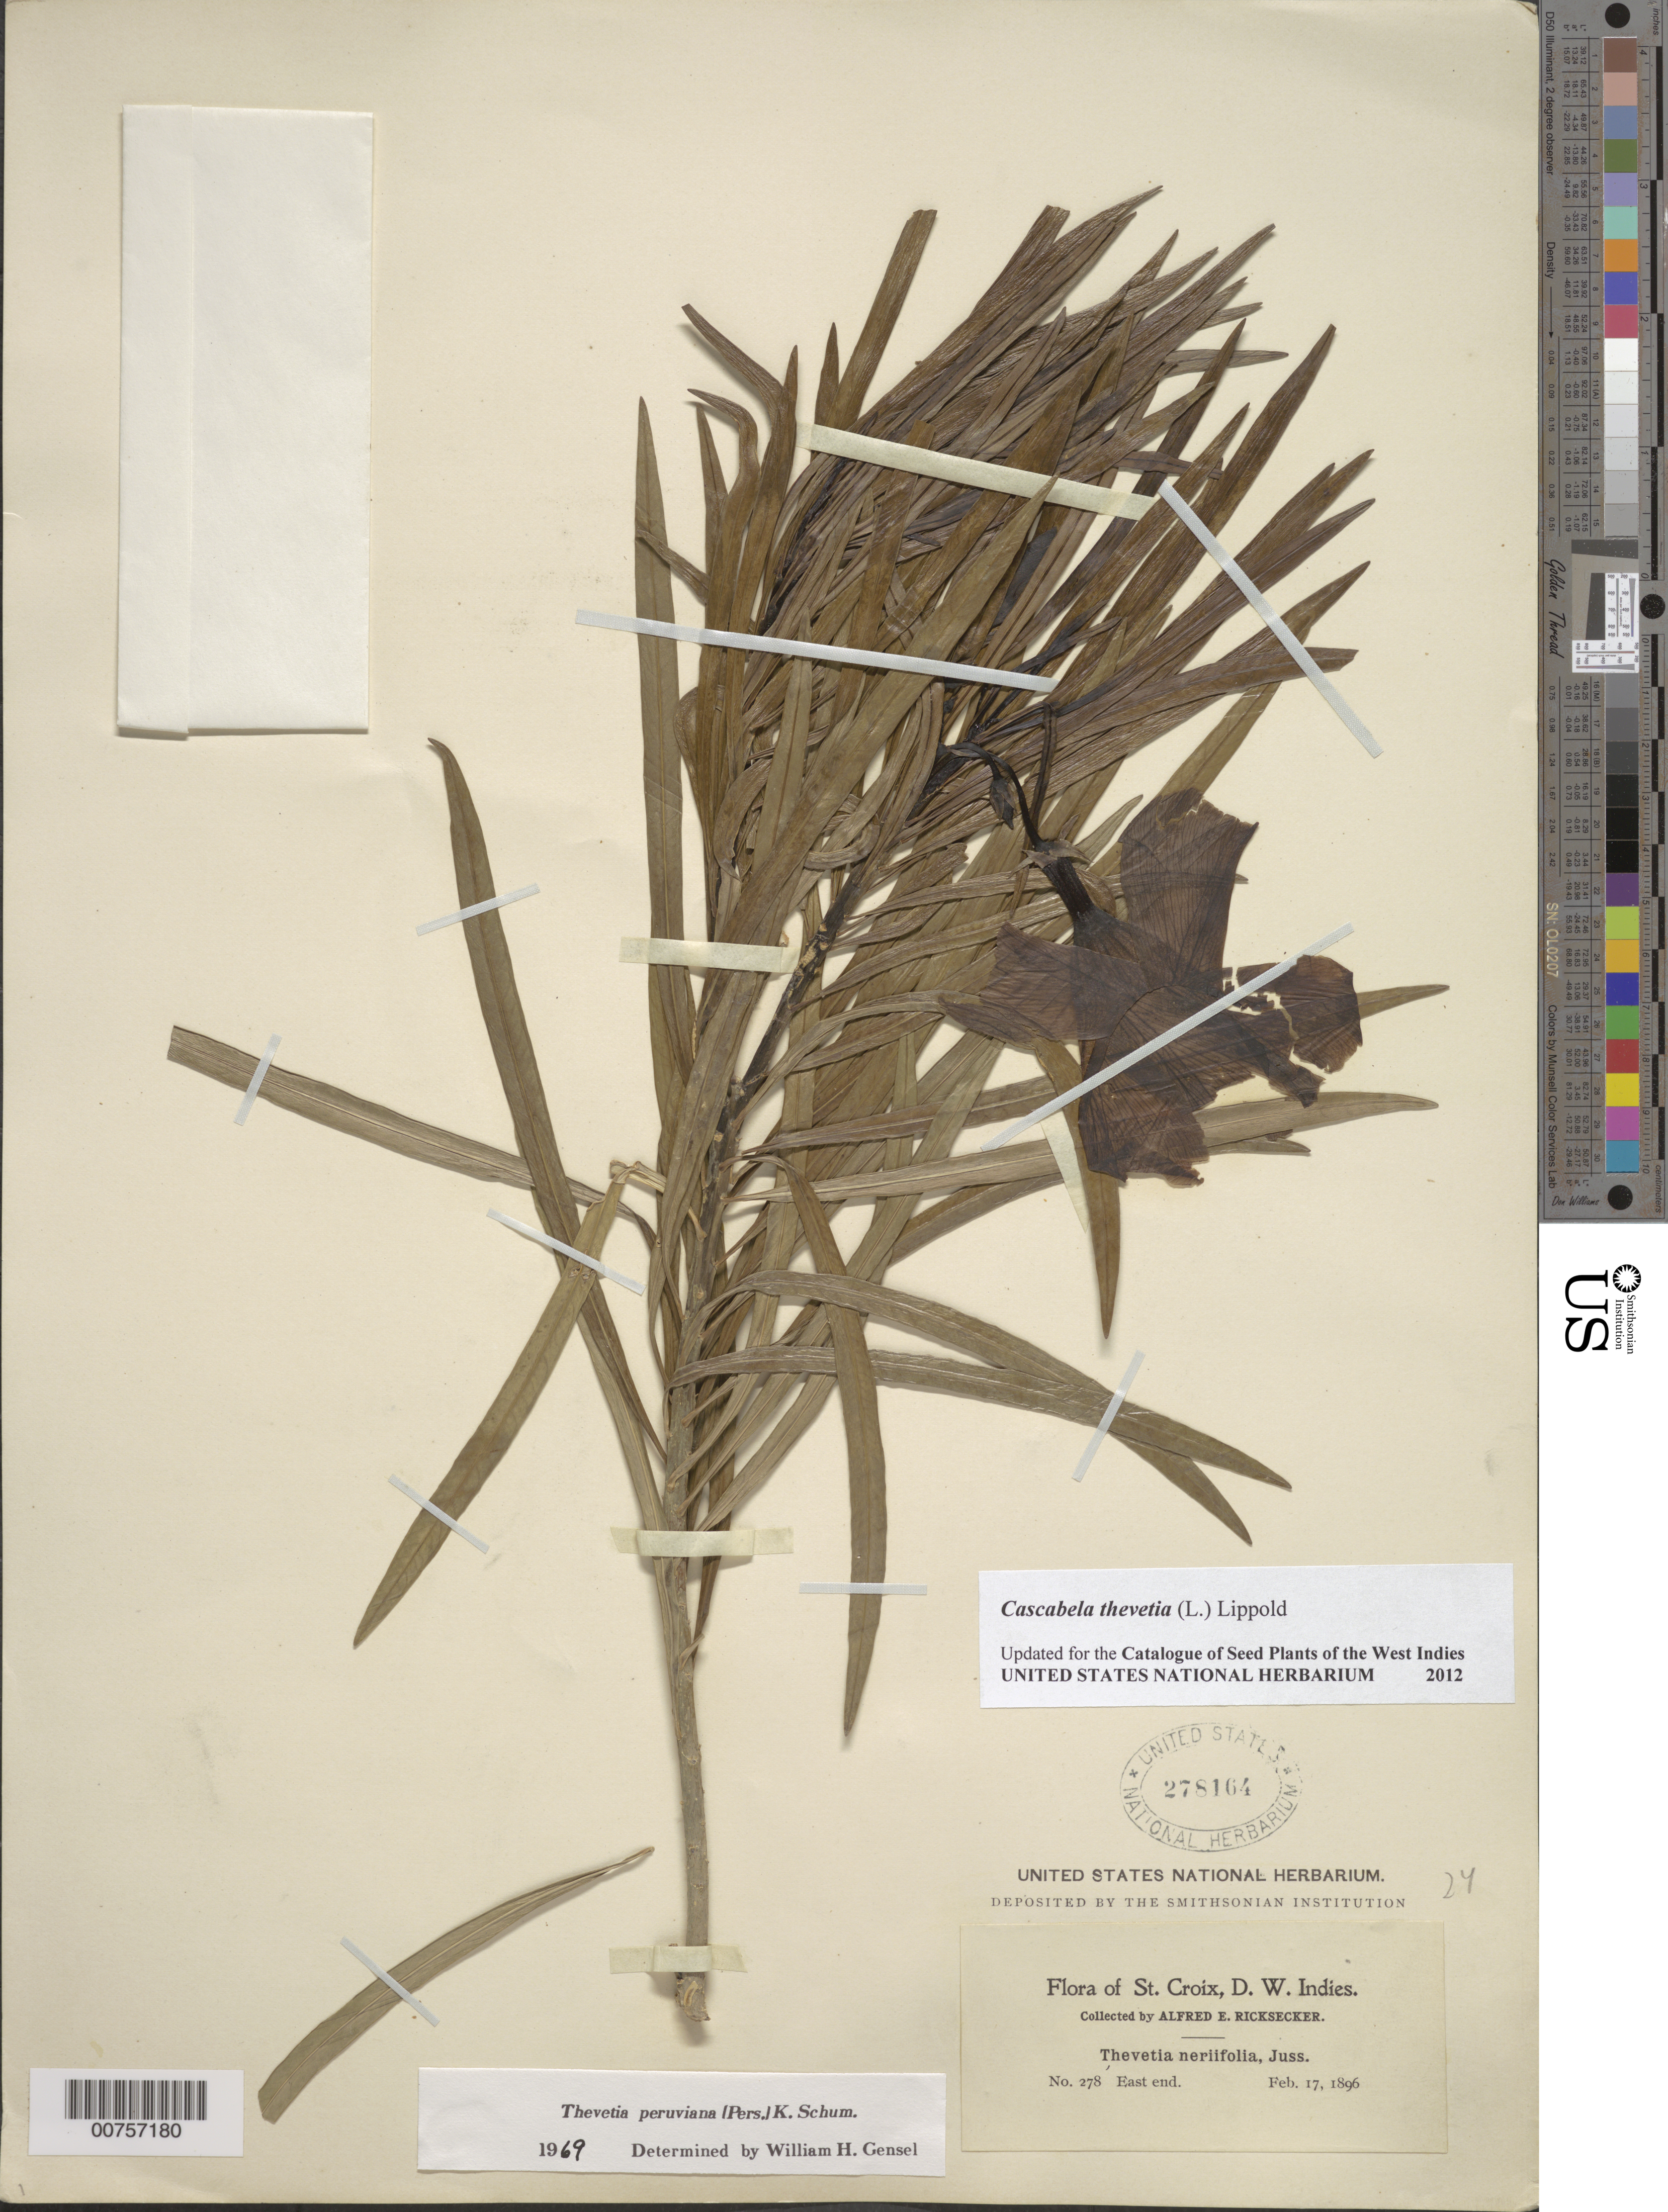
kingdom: Plantae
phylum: Tracheophyta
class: Magnoliopsida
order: Gentianales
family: Apocynaceae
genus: Cascabela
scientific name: Cascabela thevetia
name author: (L.) Lippold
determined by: Gensel, W. H.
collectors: A. E. Ricksecker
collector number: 278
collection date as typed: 17 Feb 1896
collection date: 1896-02-17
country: U.S. Virgin Islands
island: St. Croix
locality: East end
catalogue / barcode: US 278164